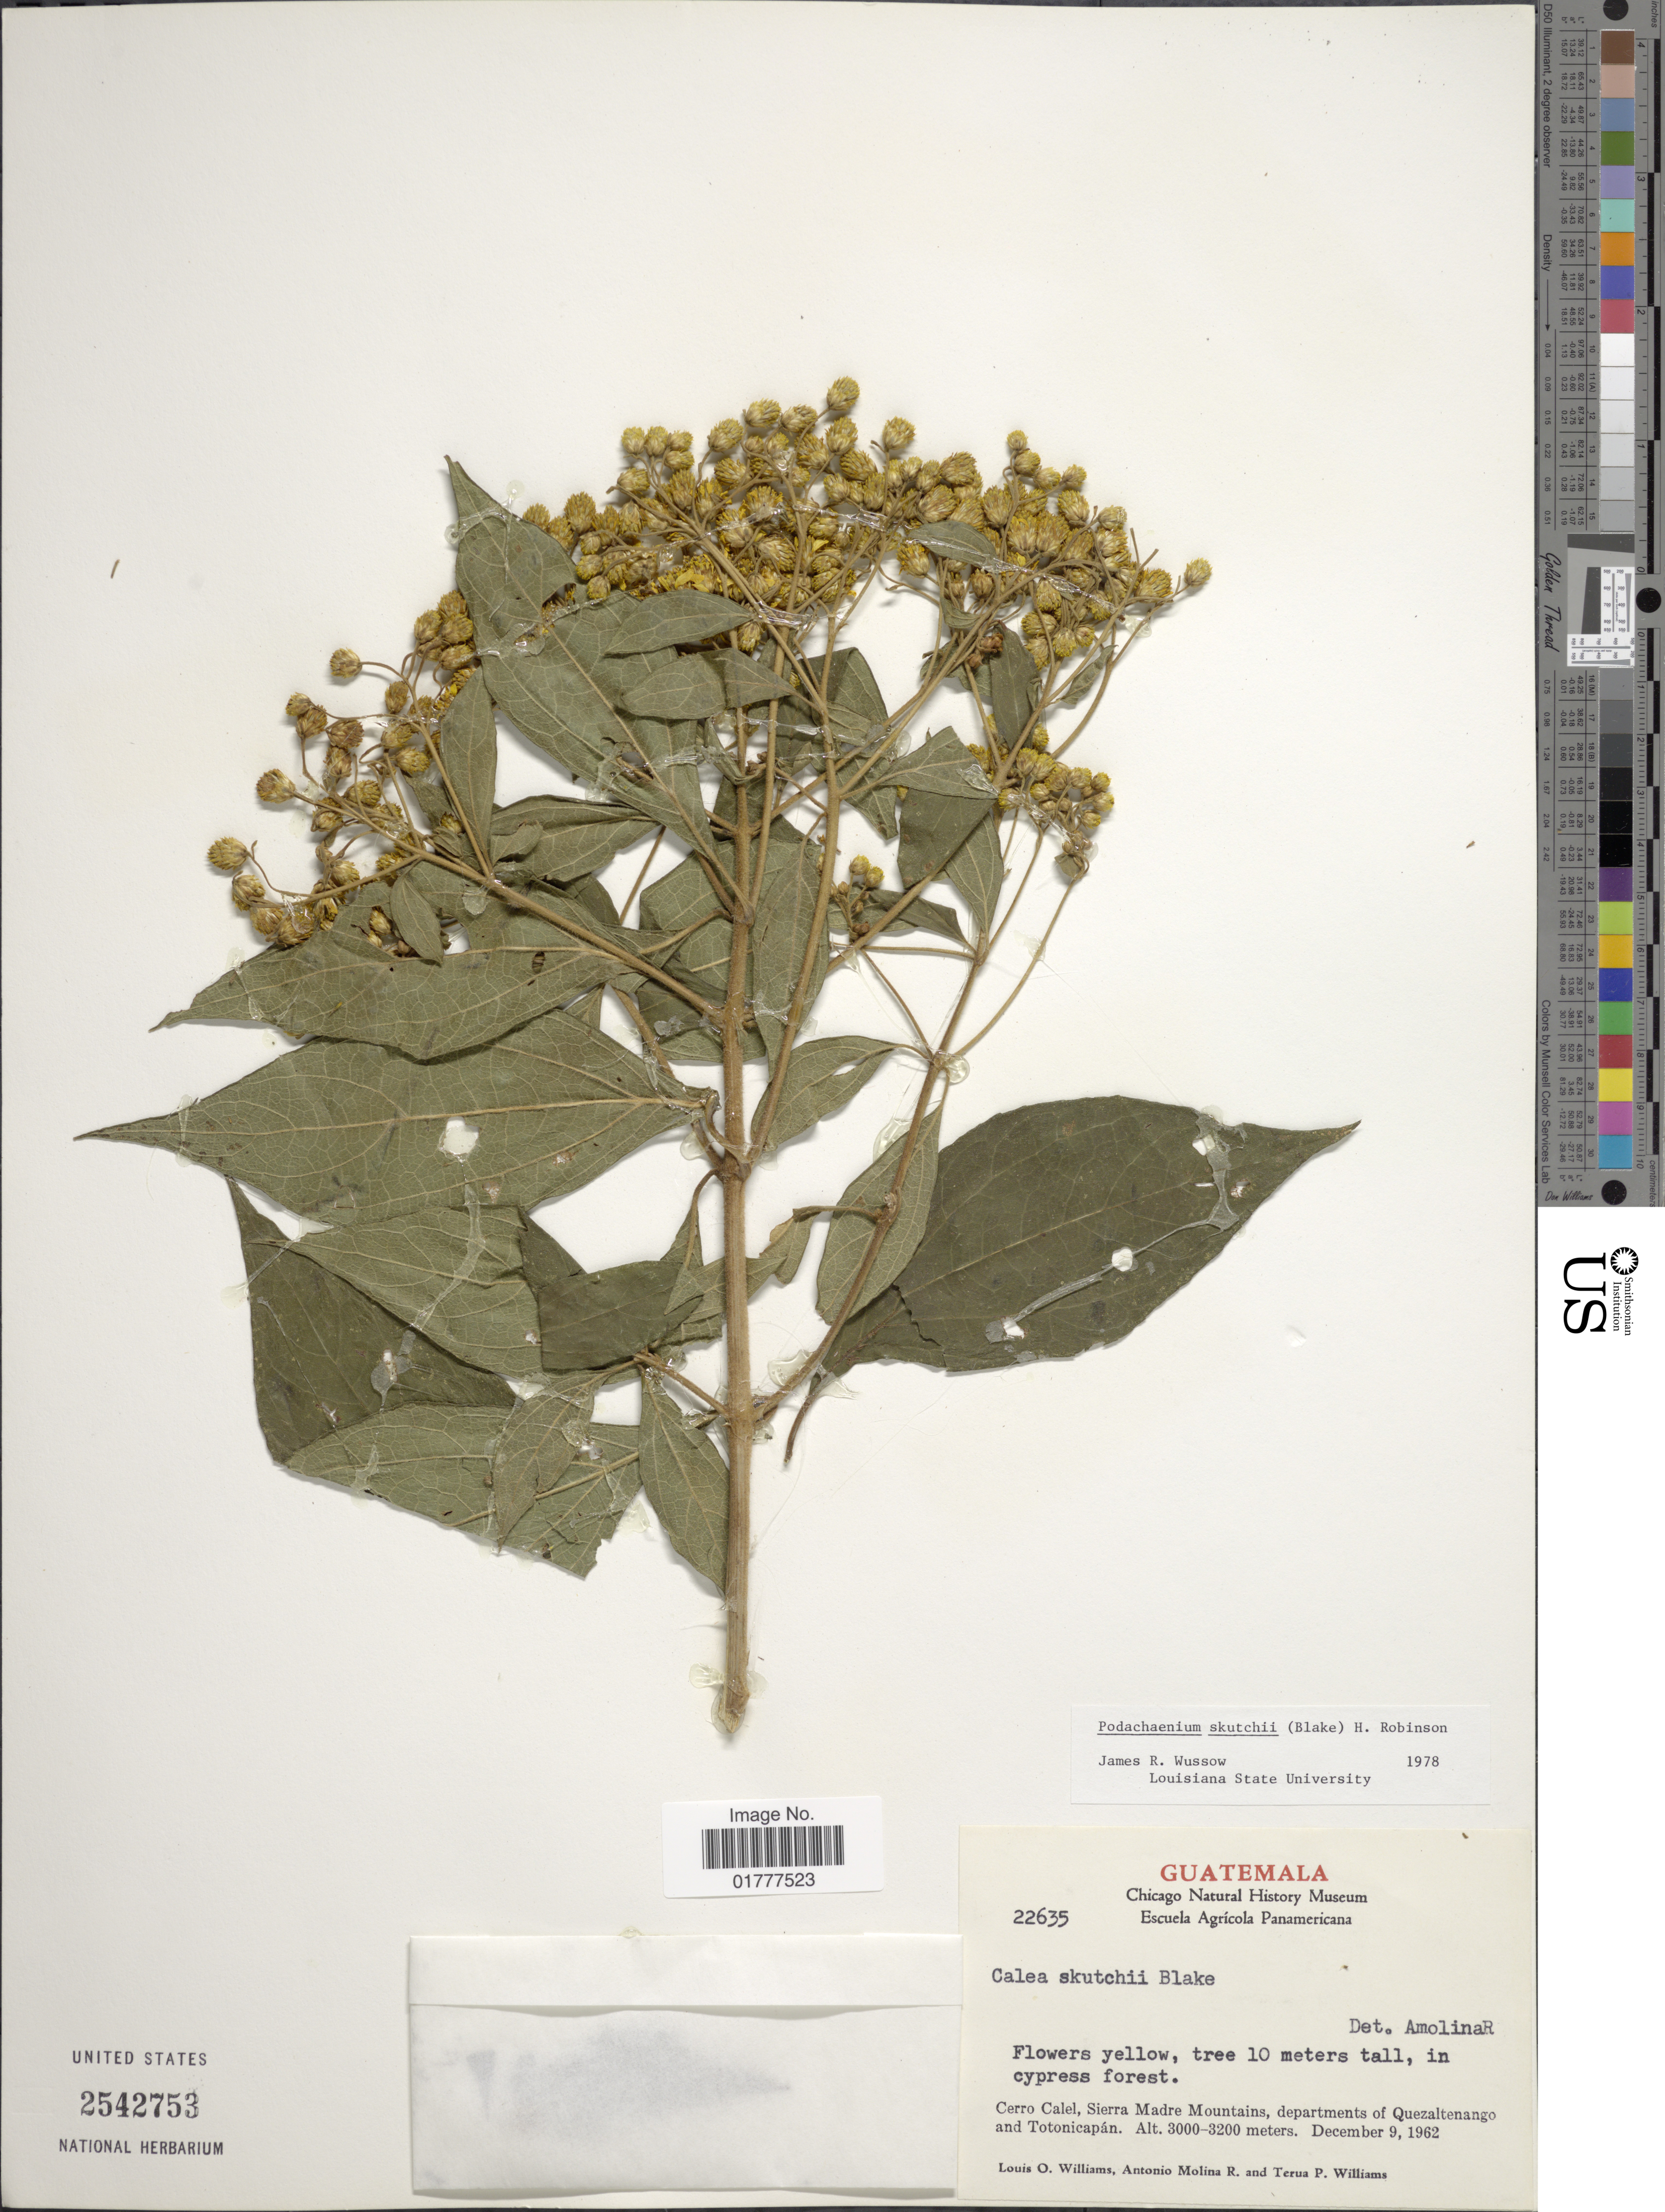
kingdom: Plantae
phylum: Tracheophyta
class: Magnoliopsida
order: Asterales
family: Asteraceae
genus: Podachaenium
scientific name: Podachaenium skutchii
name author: (S.F. Blake) H. Rob.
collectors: L. O. Williams, A. Molina R. & T. P. Williams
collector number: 22635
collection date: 1962-12-09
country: Guatemala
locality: Cerro Calel, Sierra Madre Mountains, Departments of Quezaltenango and Totonicapan.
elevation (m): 3000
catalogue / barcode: US 2542753